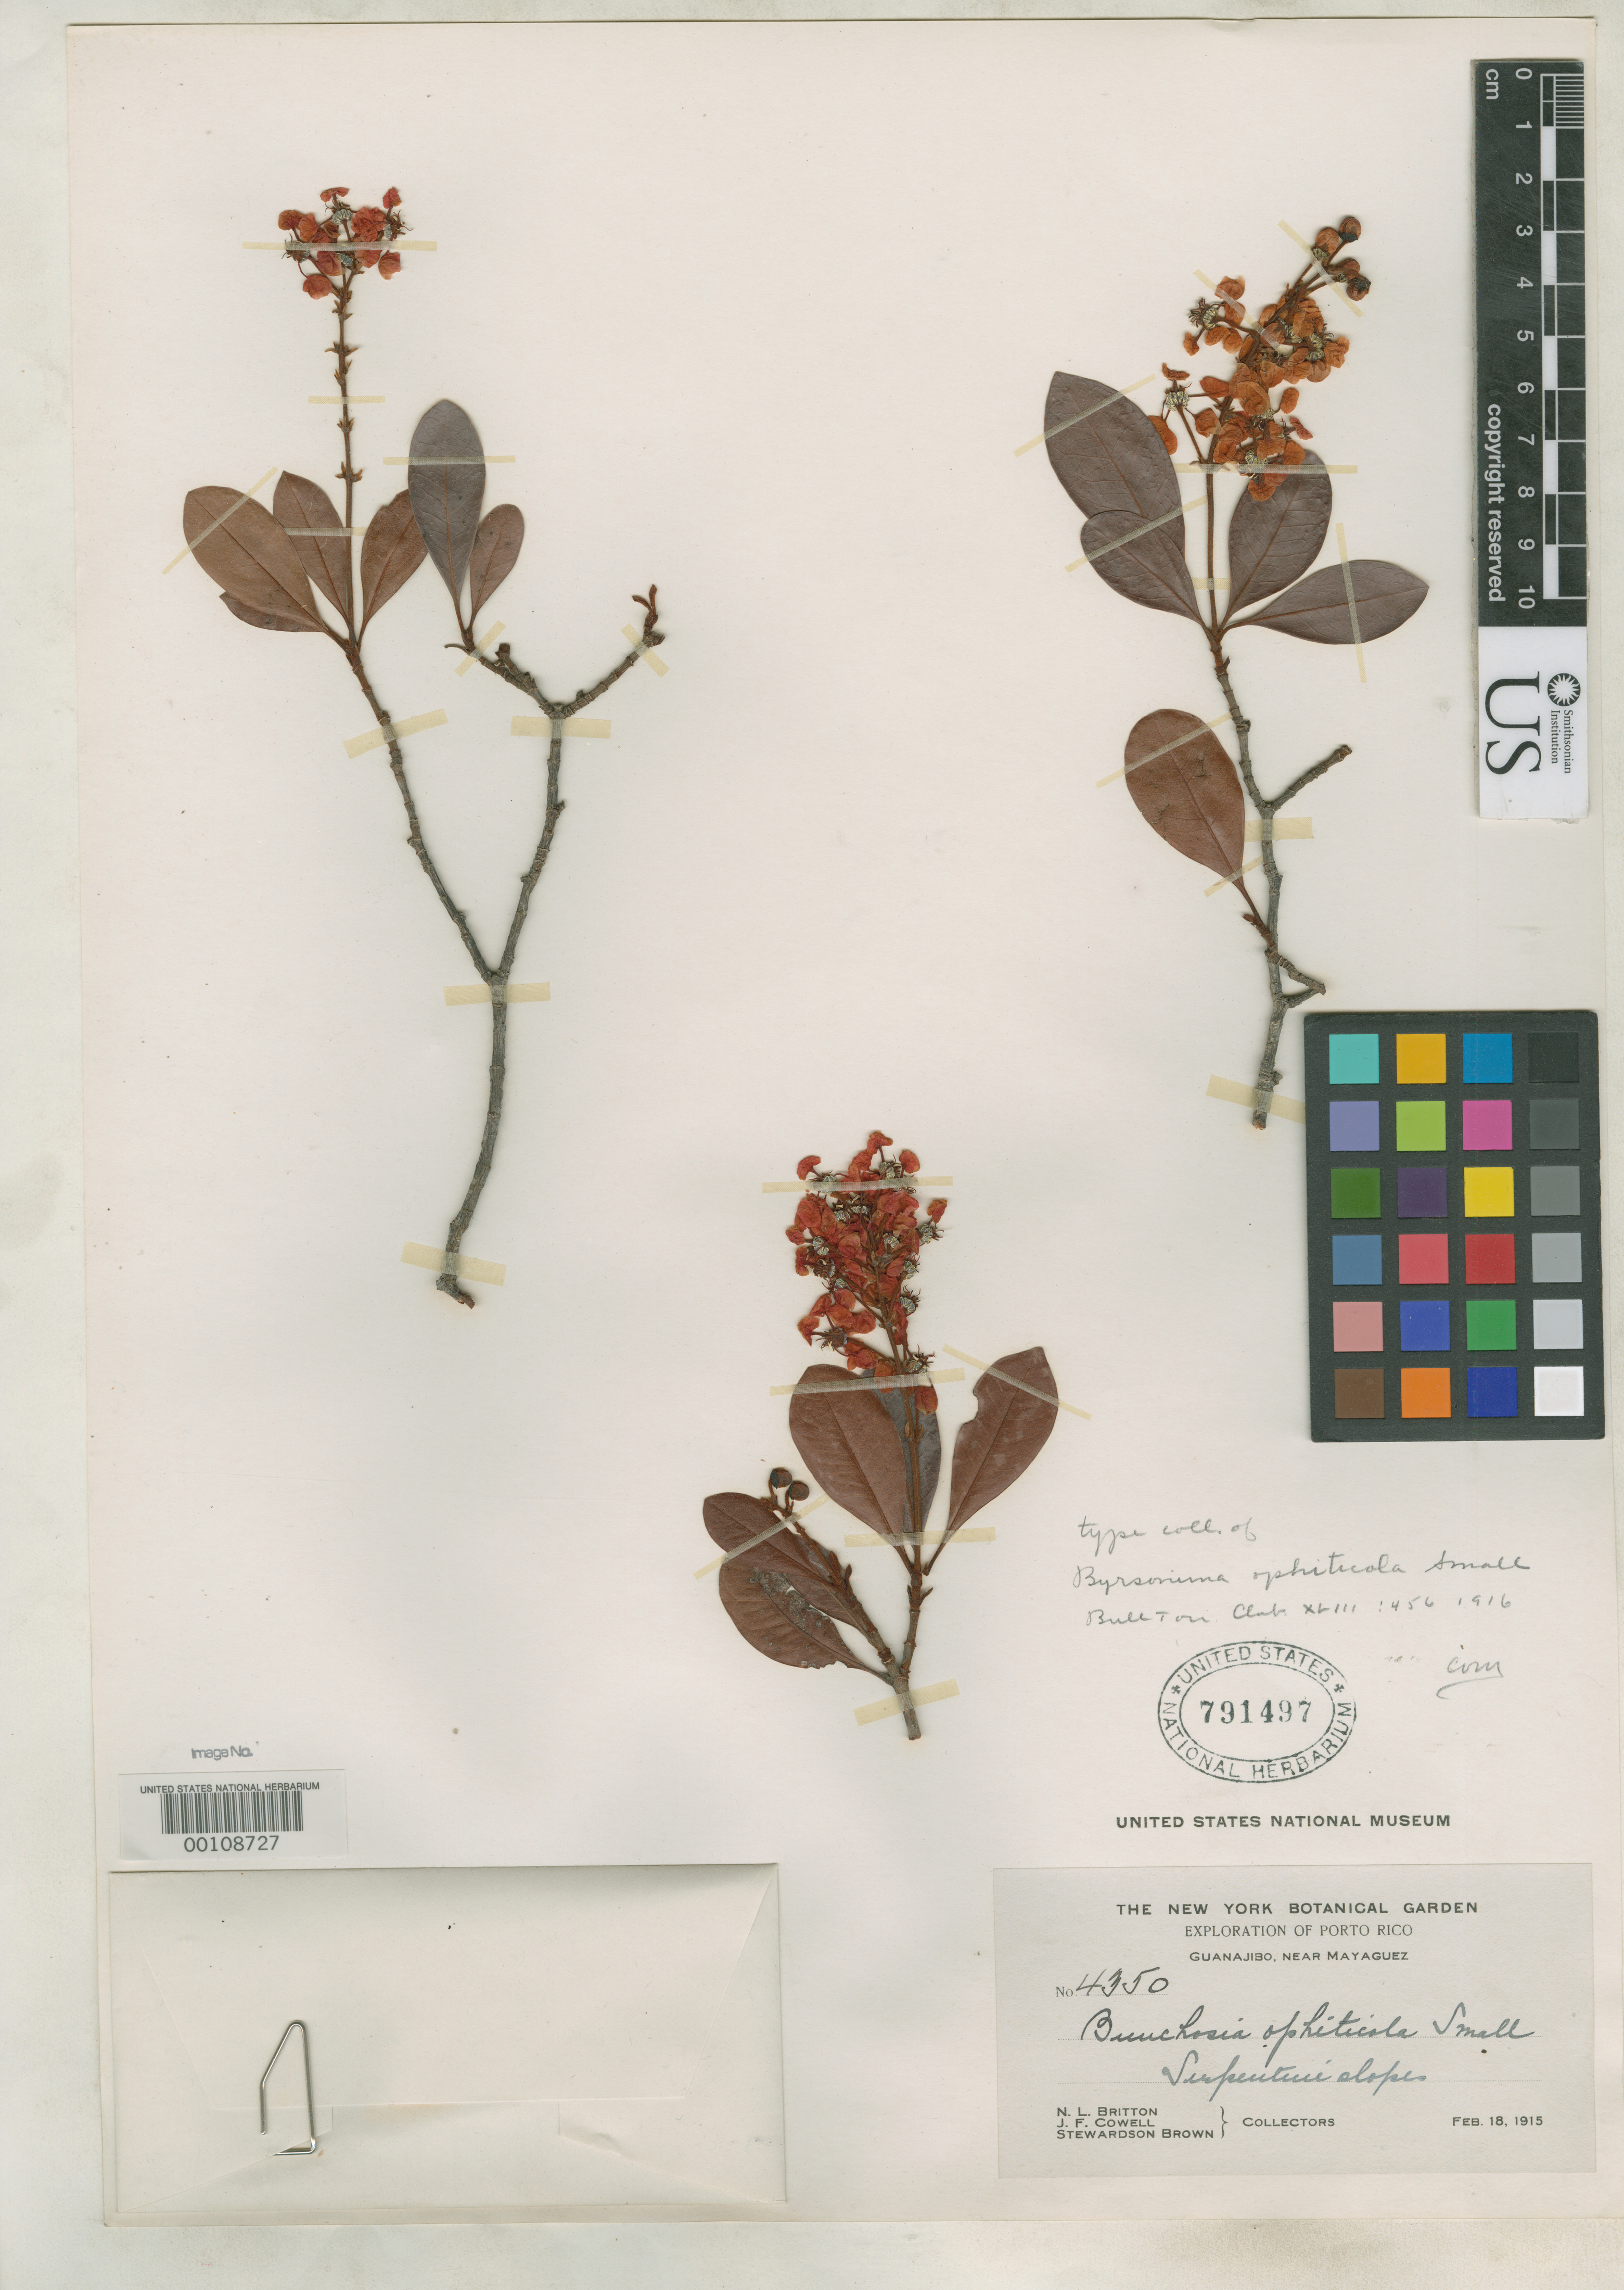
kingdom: Plantae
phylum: Tracheophyta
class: Magnoliopsida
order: Malpighiales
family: Malpighiaceae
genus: Byrsonima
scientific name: Byrsonima x ophiticola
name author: Small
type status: Isotype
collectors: N. Britton, J. F. Cowell & S. Brown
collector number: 4350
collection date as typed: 18 Feb 1915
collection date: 1915-02-18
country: Puerto Rico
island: Greater Antilles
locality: Guanajibo near Mayaguez, serpentine slope.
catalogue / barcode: US 791497